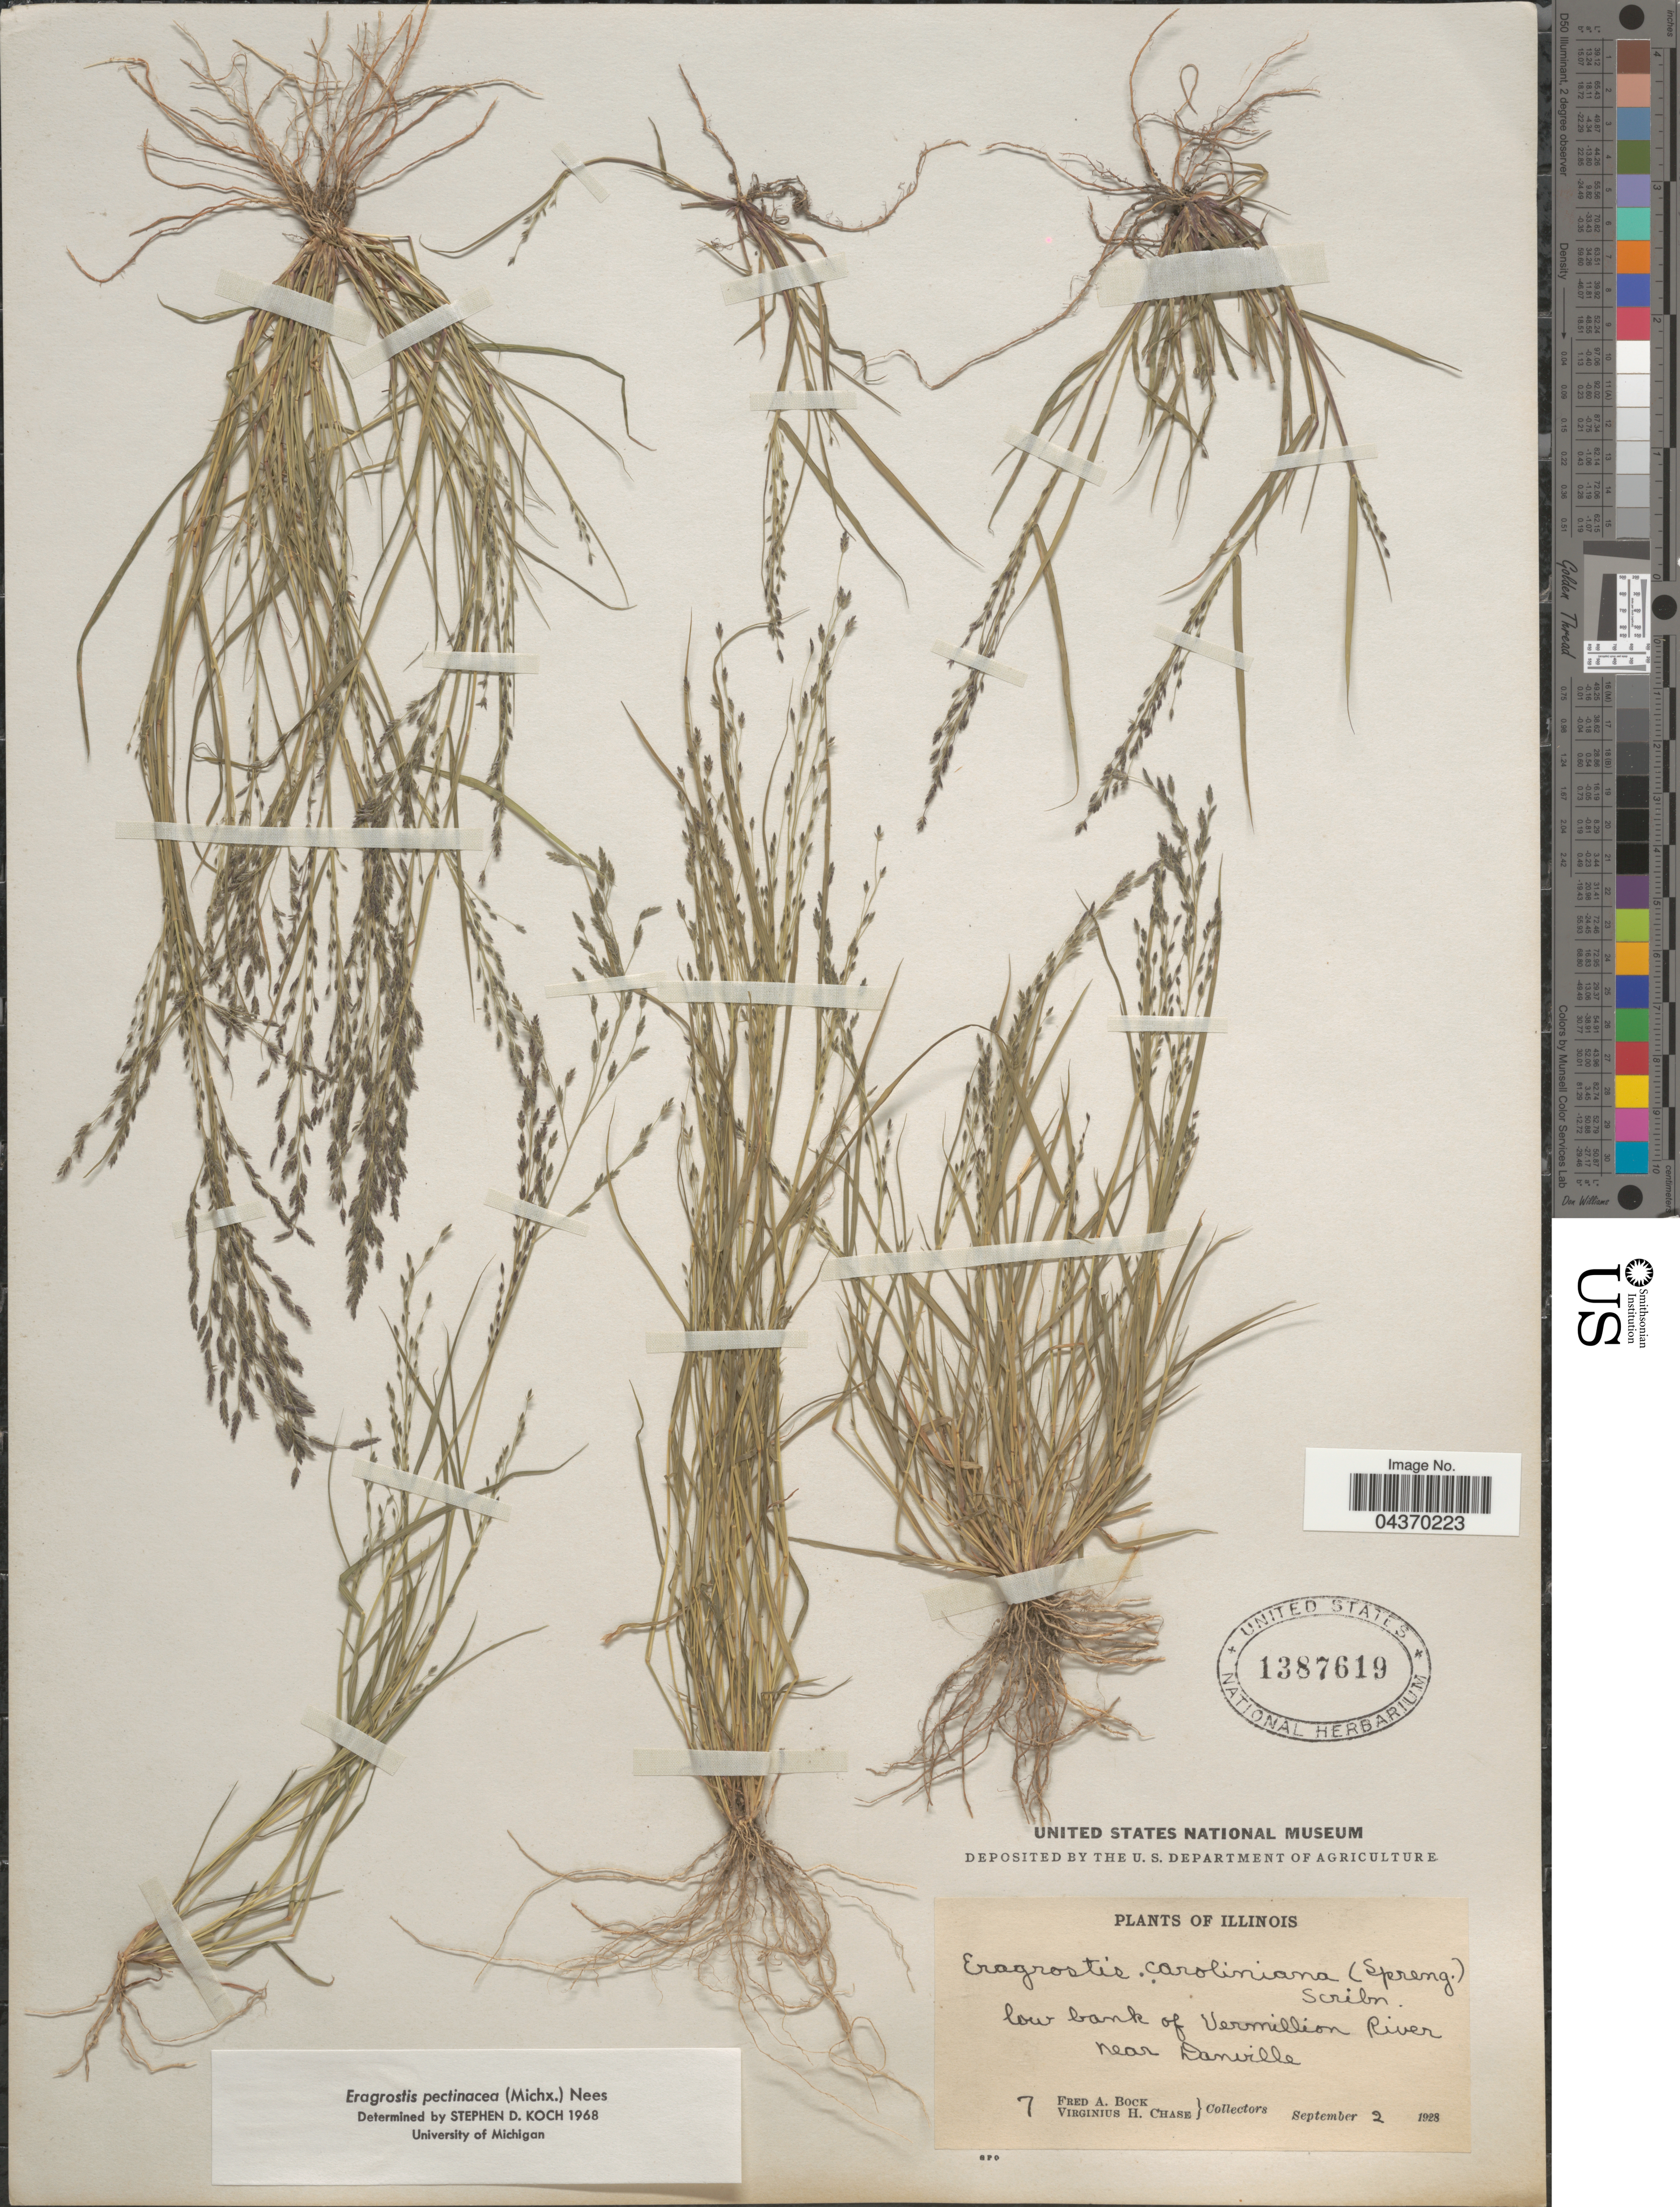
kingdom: Plantae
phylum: Tracheophyta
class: Liliopsida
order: Poales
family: Poaceae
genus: Eragrostis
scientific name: Eragrostis pectinacea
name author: (Michx.) Nees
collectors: F. Bock & V. H. Chase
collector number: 7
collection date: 1928-09-02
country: United States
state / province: Illinois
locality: Low bank of Vermillion River near Danville.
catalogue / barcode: US 1387619